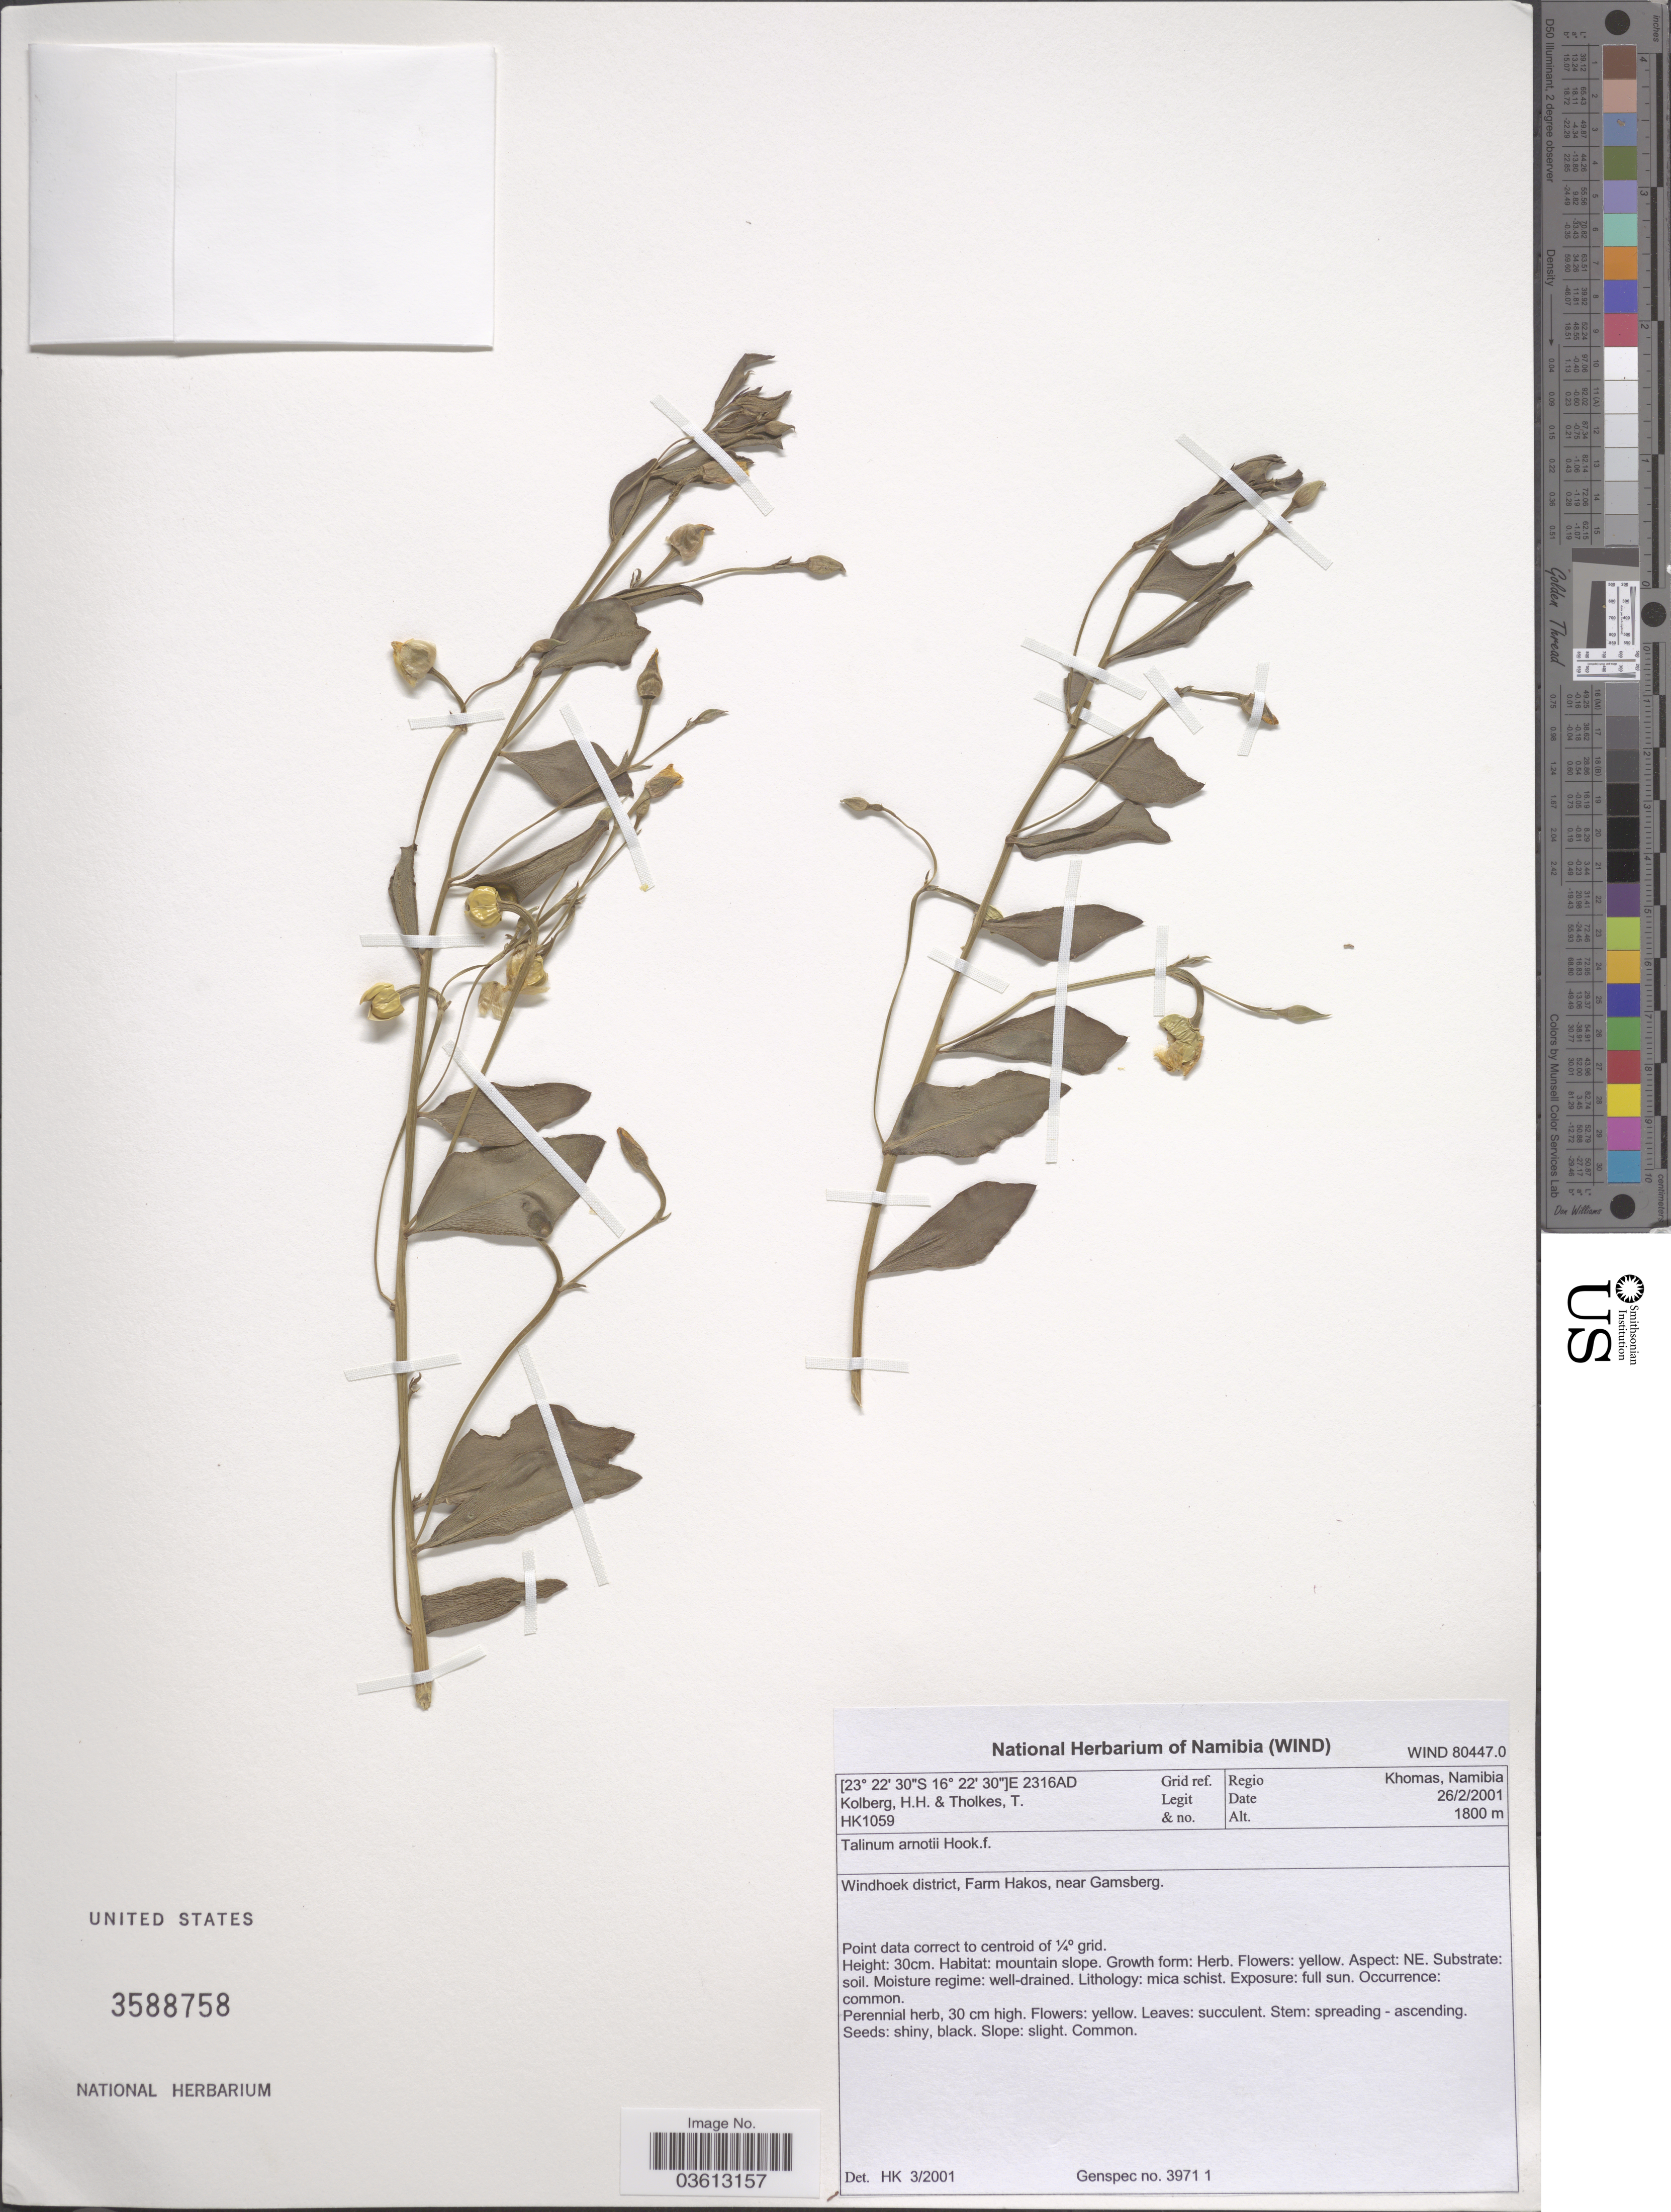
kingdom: Plantae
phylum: Tracheophyta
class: Magnoliopsida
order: Caryophyllales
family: Talinaceae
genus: Talinum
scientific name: Talinum arnotii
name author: Hook. f.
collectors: H. H. Kolberg & T. Tholkes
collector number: HK1059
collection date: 2001-02-26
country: Namibia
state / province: Khomas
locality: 2316AD Grid ref., Regio Khomas, Namibia. Windhoek district, Farm Hakos, near Gamsberg.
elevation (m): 1800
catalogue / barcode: US 3588758